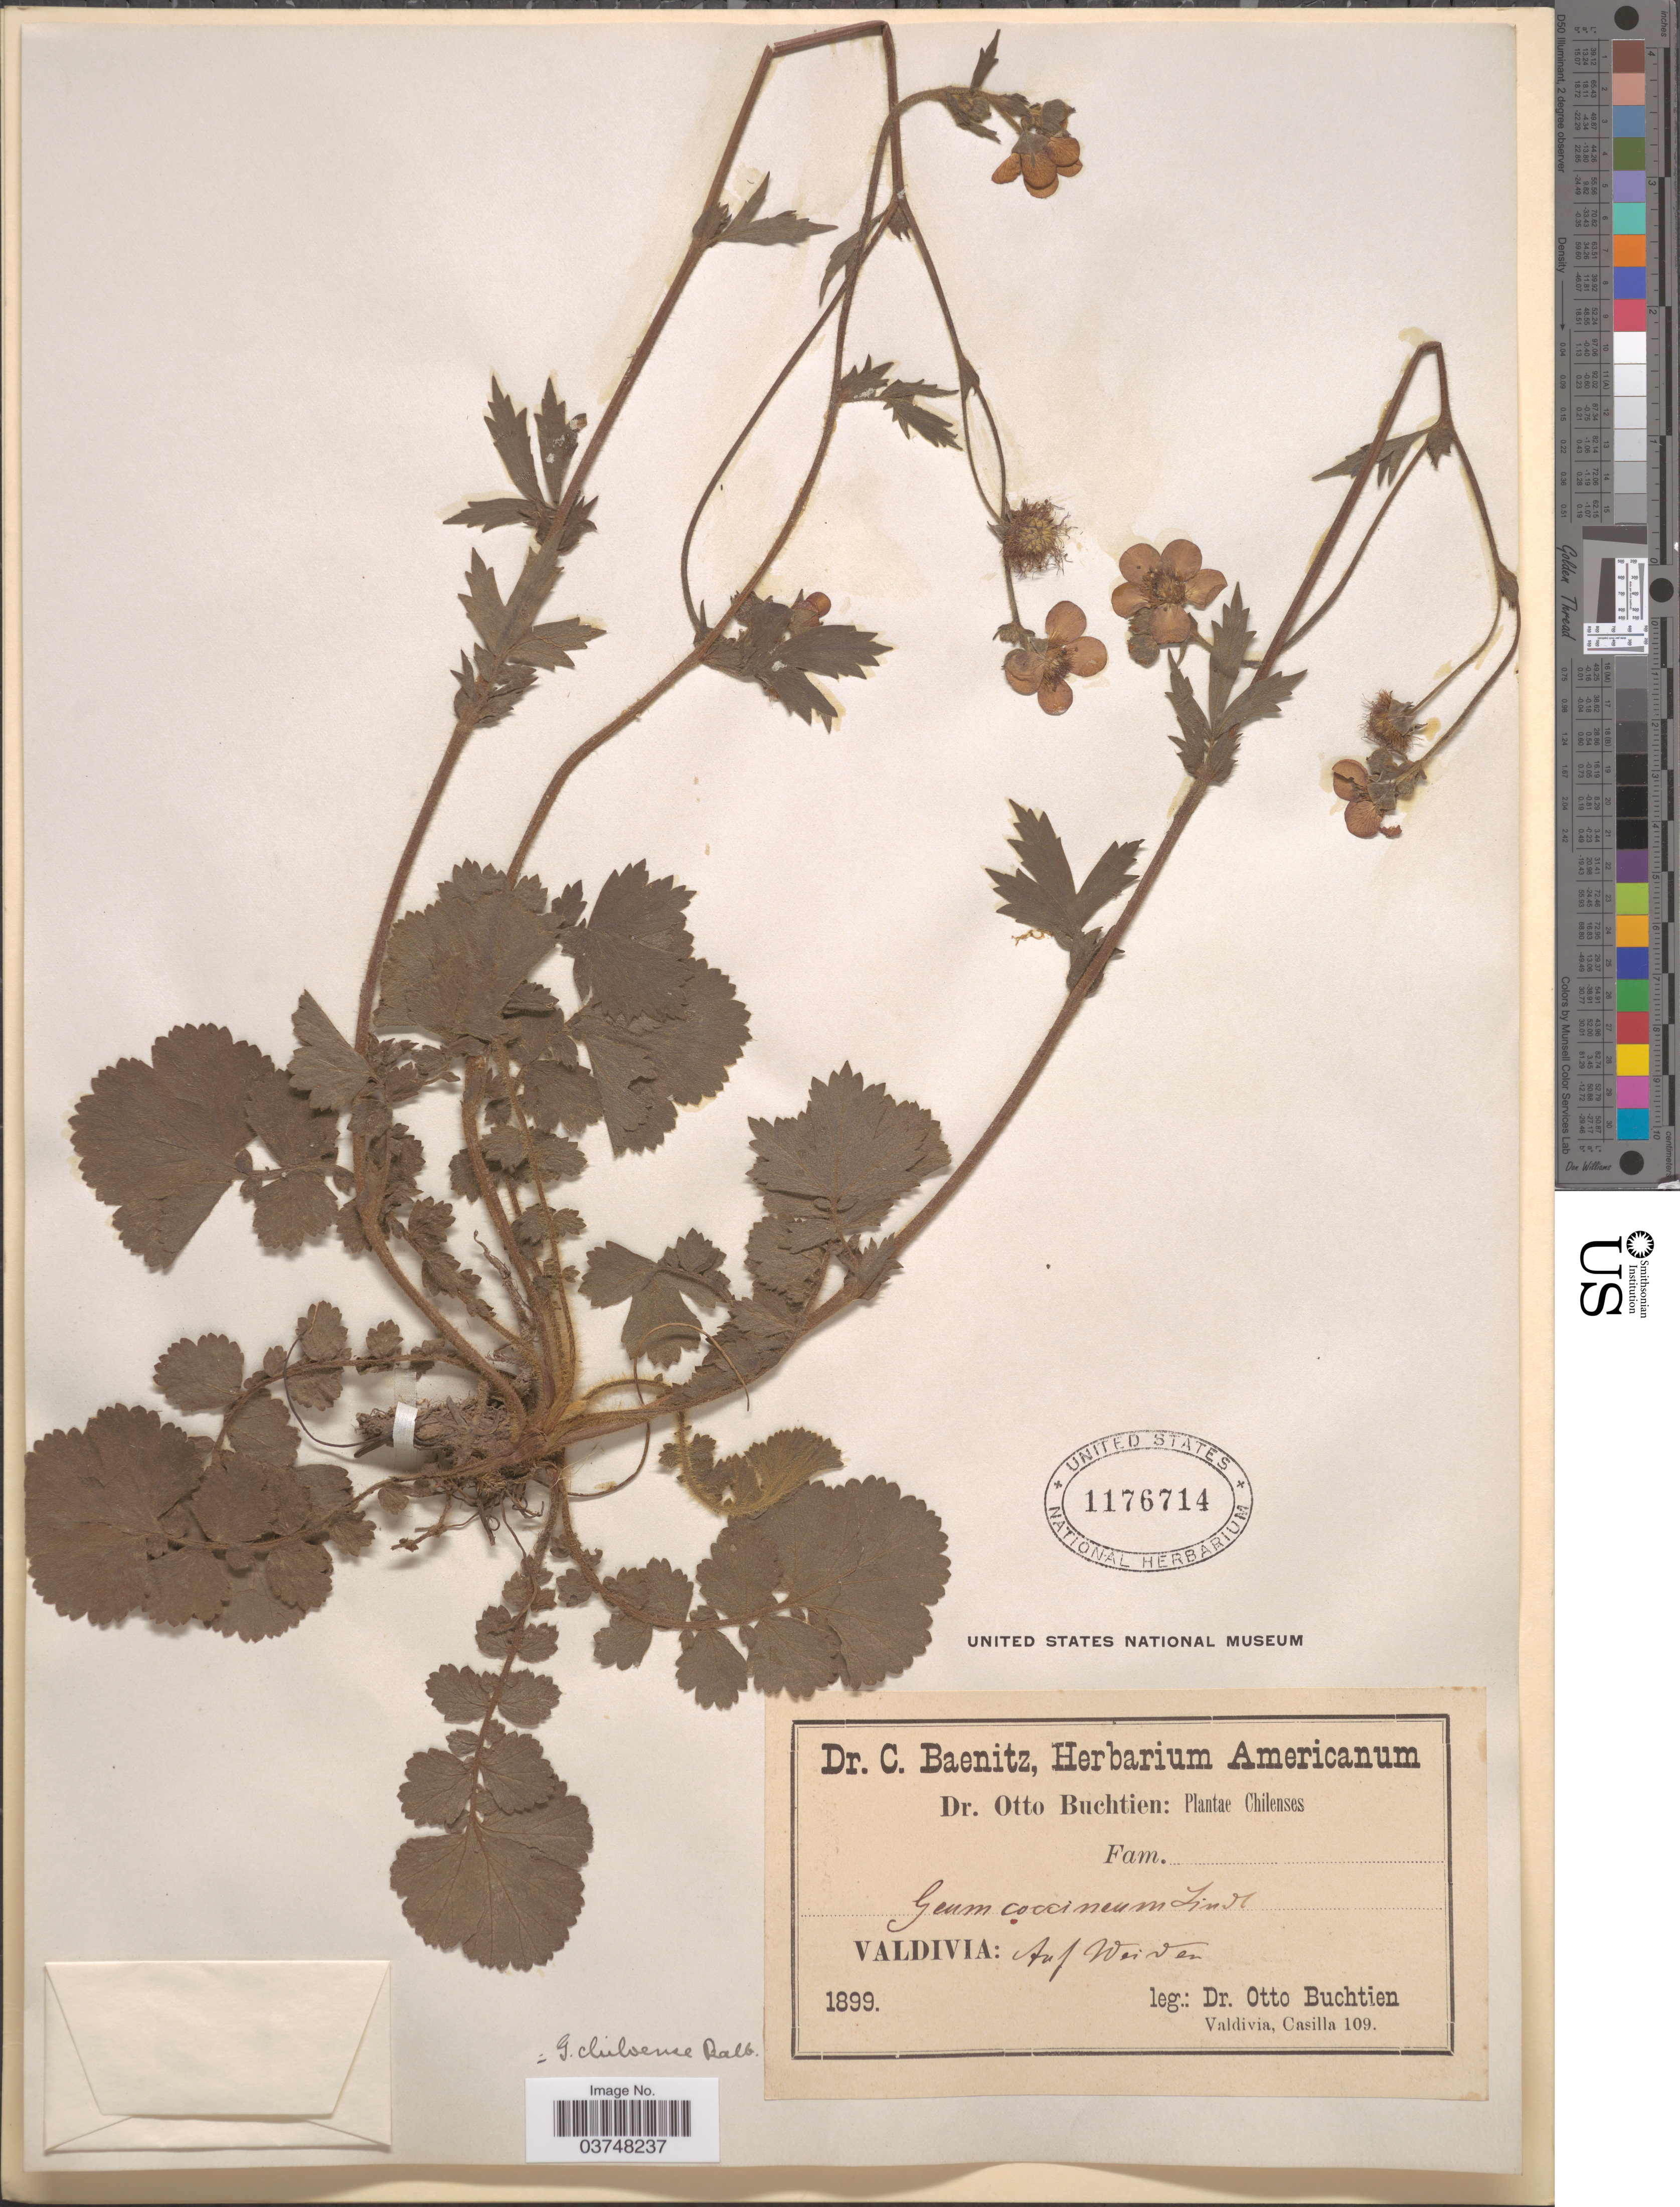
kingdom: Plantae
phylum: Tracheophyta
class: Magnoliopsida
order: Rosales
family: Rosaceae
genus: Geum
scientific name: Geum quellyon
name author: Sweet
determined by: Strong, Mark T., (BOT), Smithsonian Institution - National Museum of Natural History (UNITED STATES)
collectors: O. Buchtien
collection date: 1899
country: Chile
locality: Valdivia: Auf Weiden.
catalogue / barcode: US 1176714